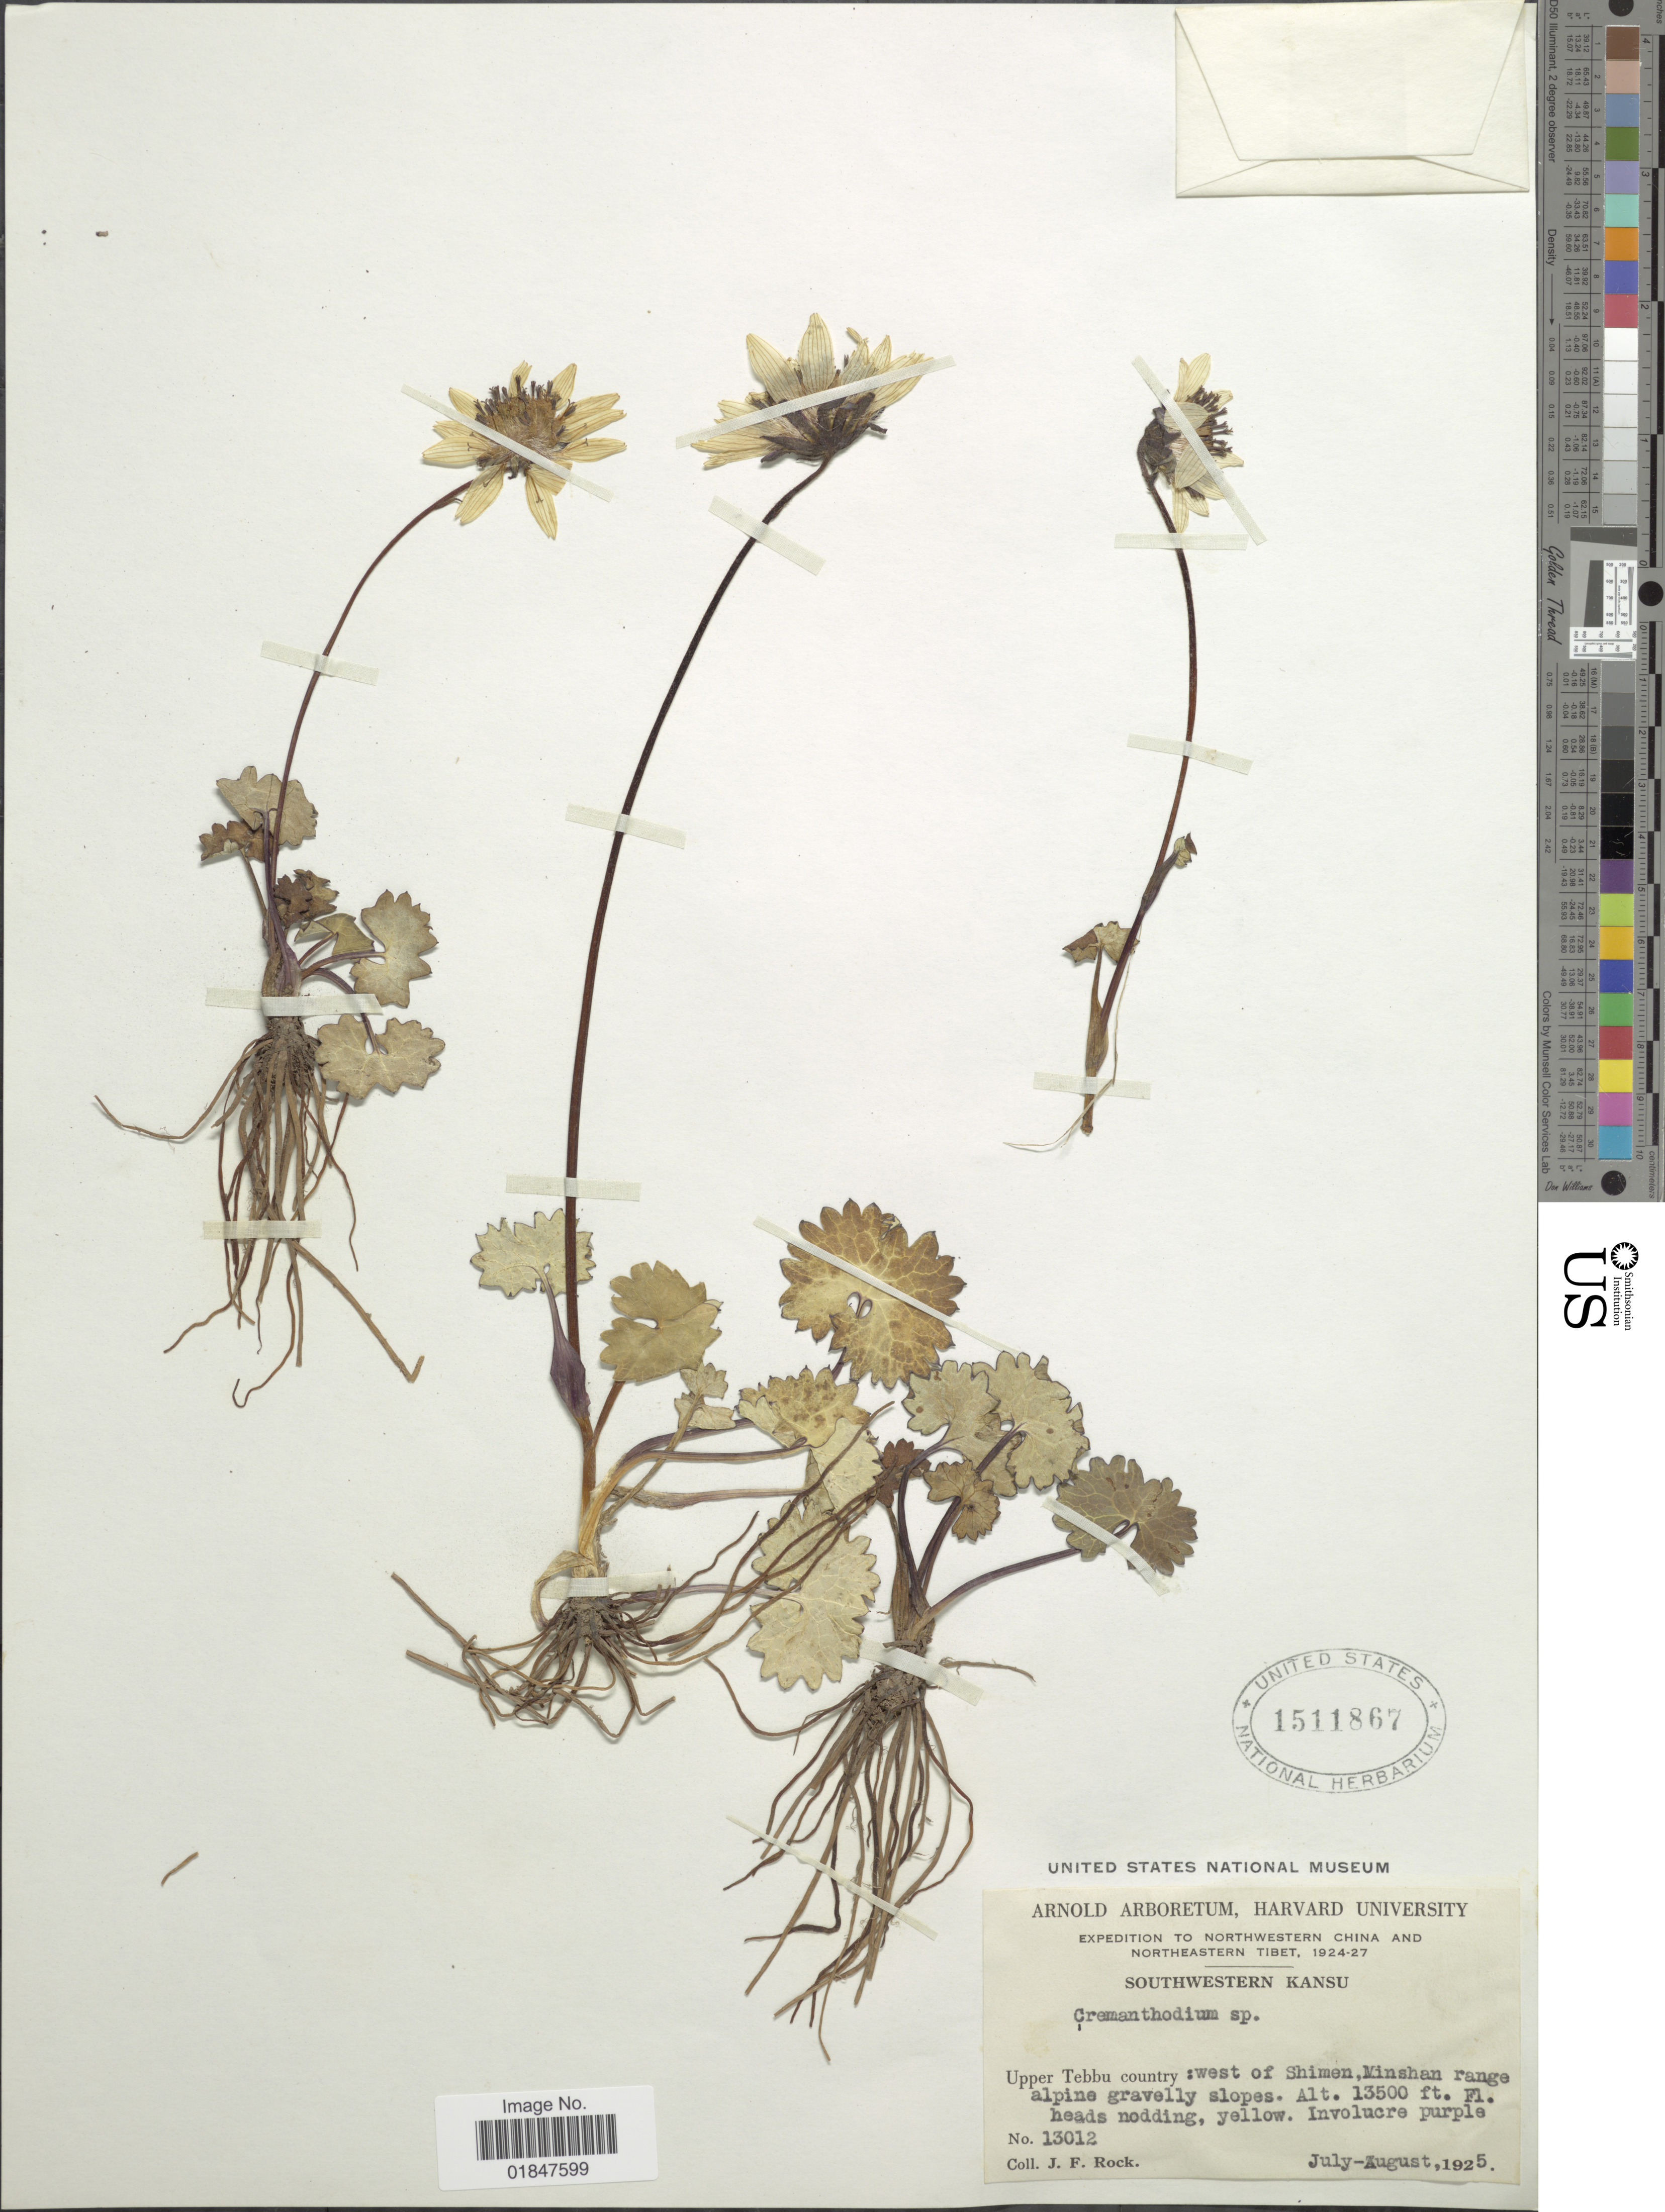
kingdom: Plantae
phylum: Tracheophyta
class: Magnoliopsida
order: Asterales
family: Asteraceae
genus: Cremanthodium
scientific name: Cremanthodium sp.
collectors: J. Rock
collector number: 13012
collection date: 1925-07/1925-08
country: China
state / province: Gansu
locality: Northwestern China and Northeastern Tibet, Southwestern Kansu, Upper Tebbu country: west of Shimen, Minshan range alpine gravelly slopes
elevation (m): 4115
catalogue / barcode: US 1511867